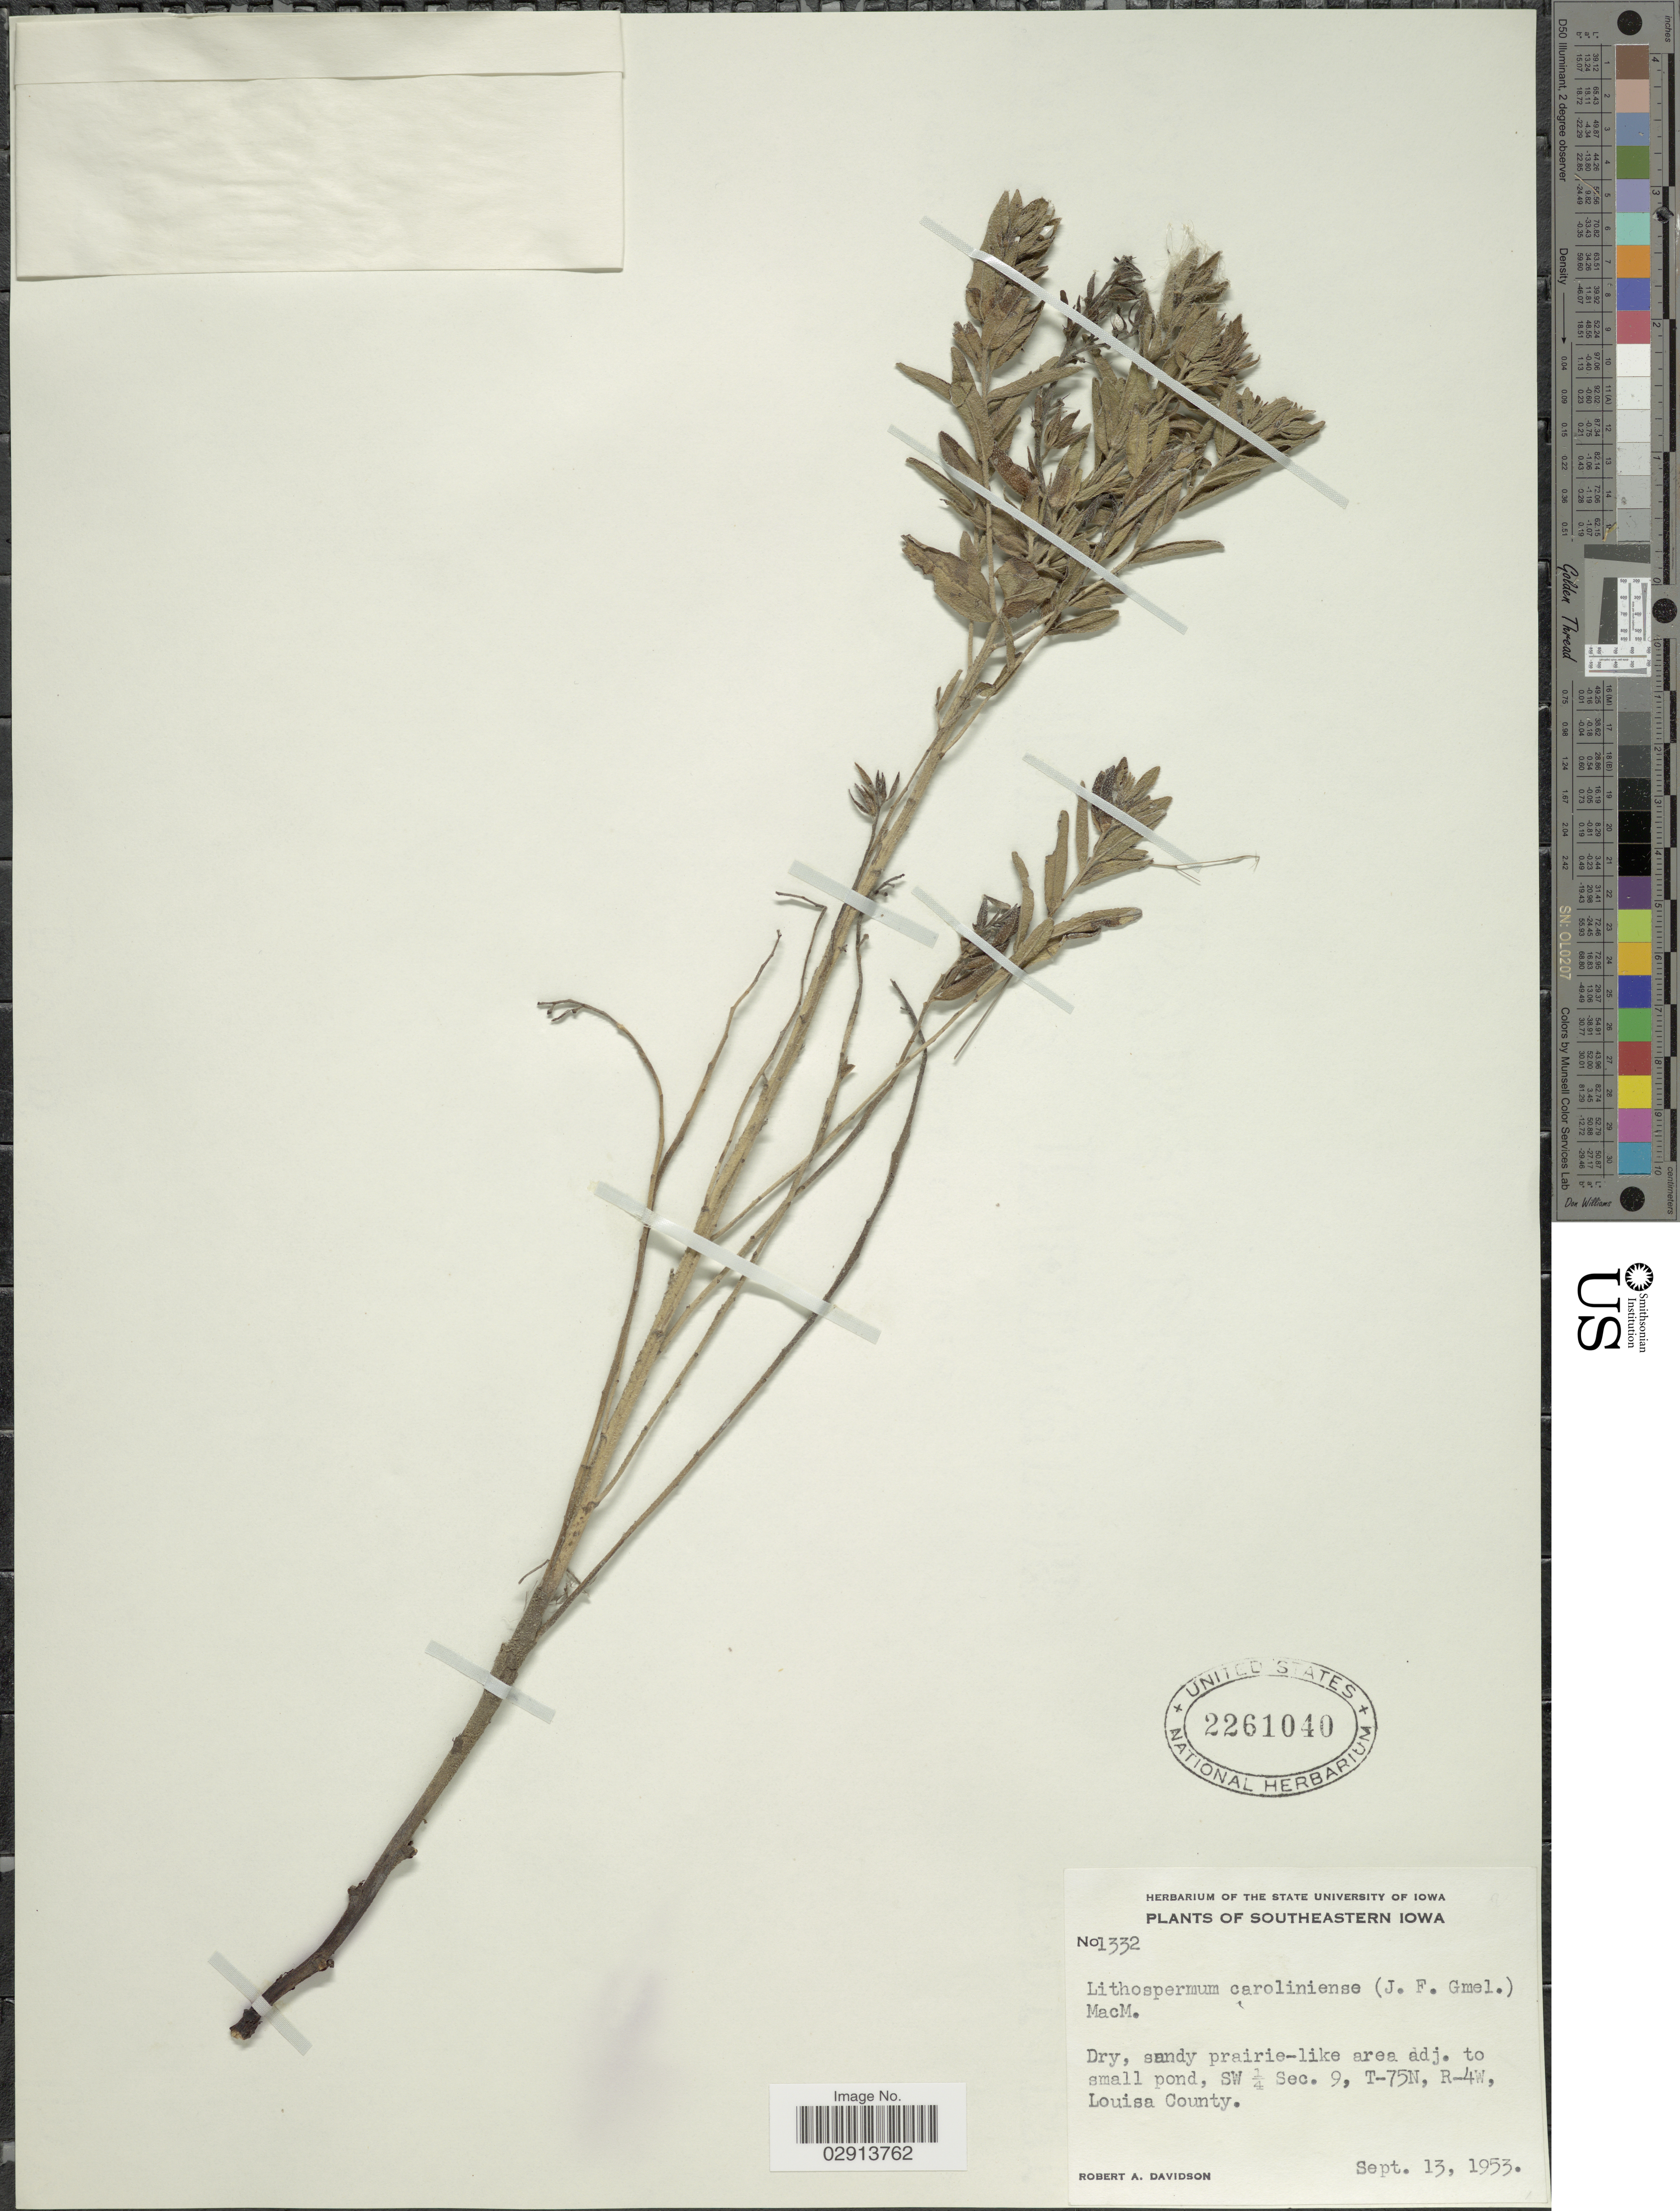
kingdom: Plantae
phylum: Tracheophyta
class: Magnoliopsida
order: Boraginales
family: Boraginaceae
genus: Lithospermum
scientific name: Lithospermum caroliniense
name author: (J.F. Gmel.) MacMill.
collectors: R. A. Davidson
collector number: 1332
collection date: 1953-09-13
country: United States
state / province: Iowa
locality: Southeastern Iowa. Dry, sandy prairie-like area adj. to small pond, SW ¼ Sec. 9, T-75N, R-4W, Louisa County.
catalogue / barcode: US 2261040